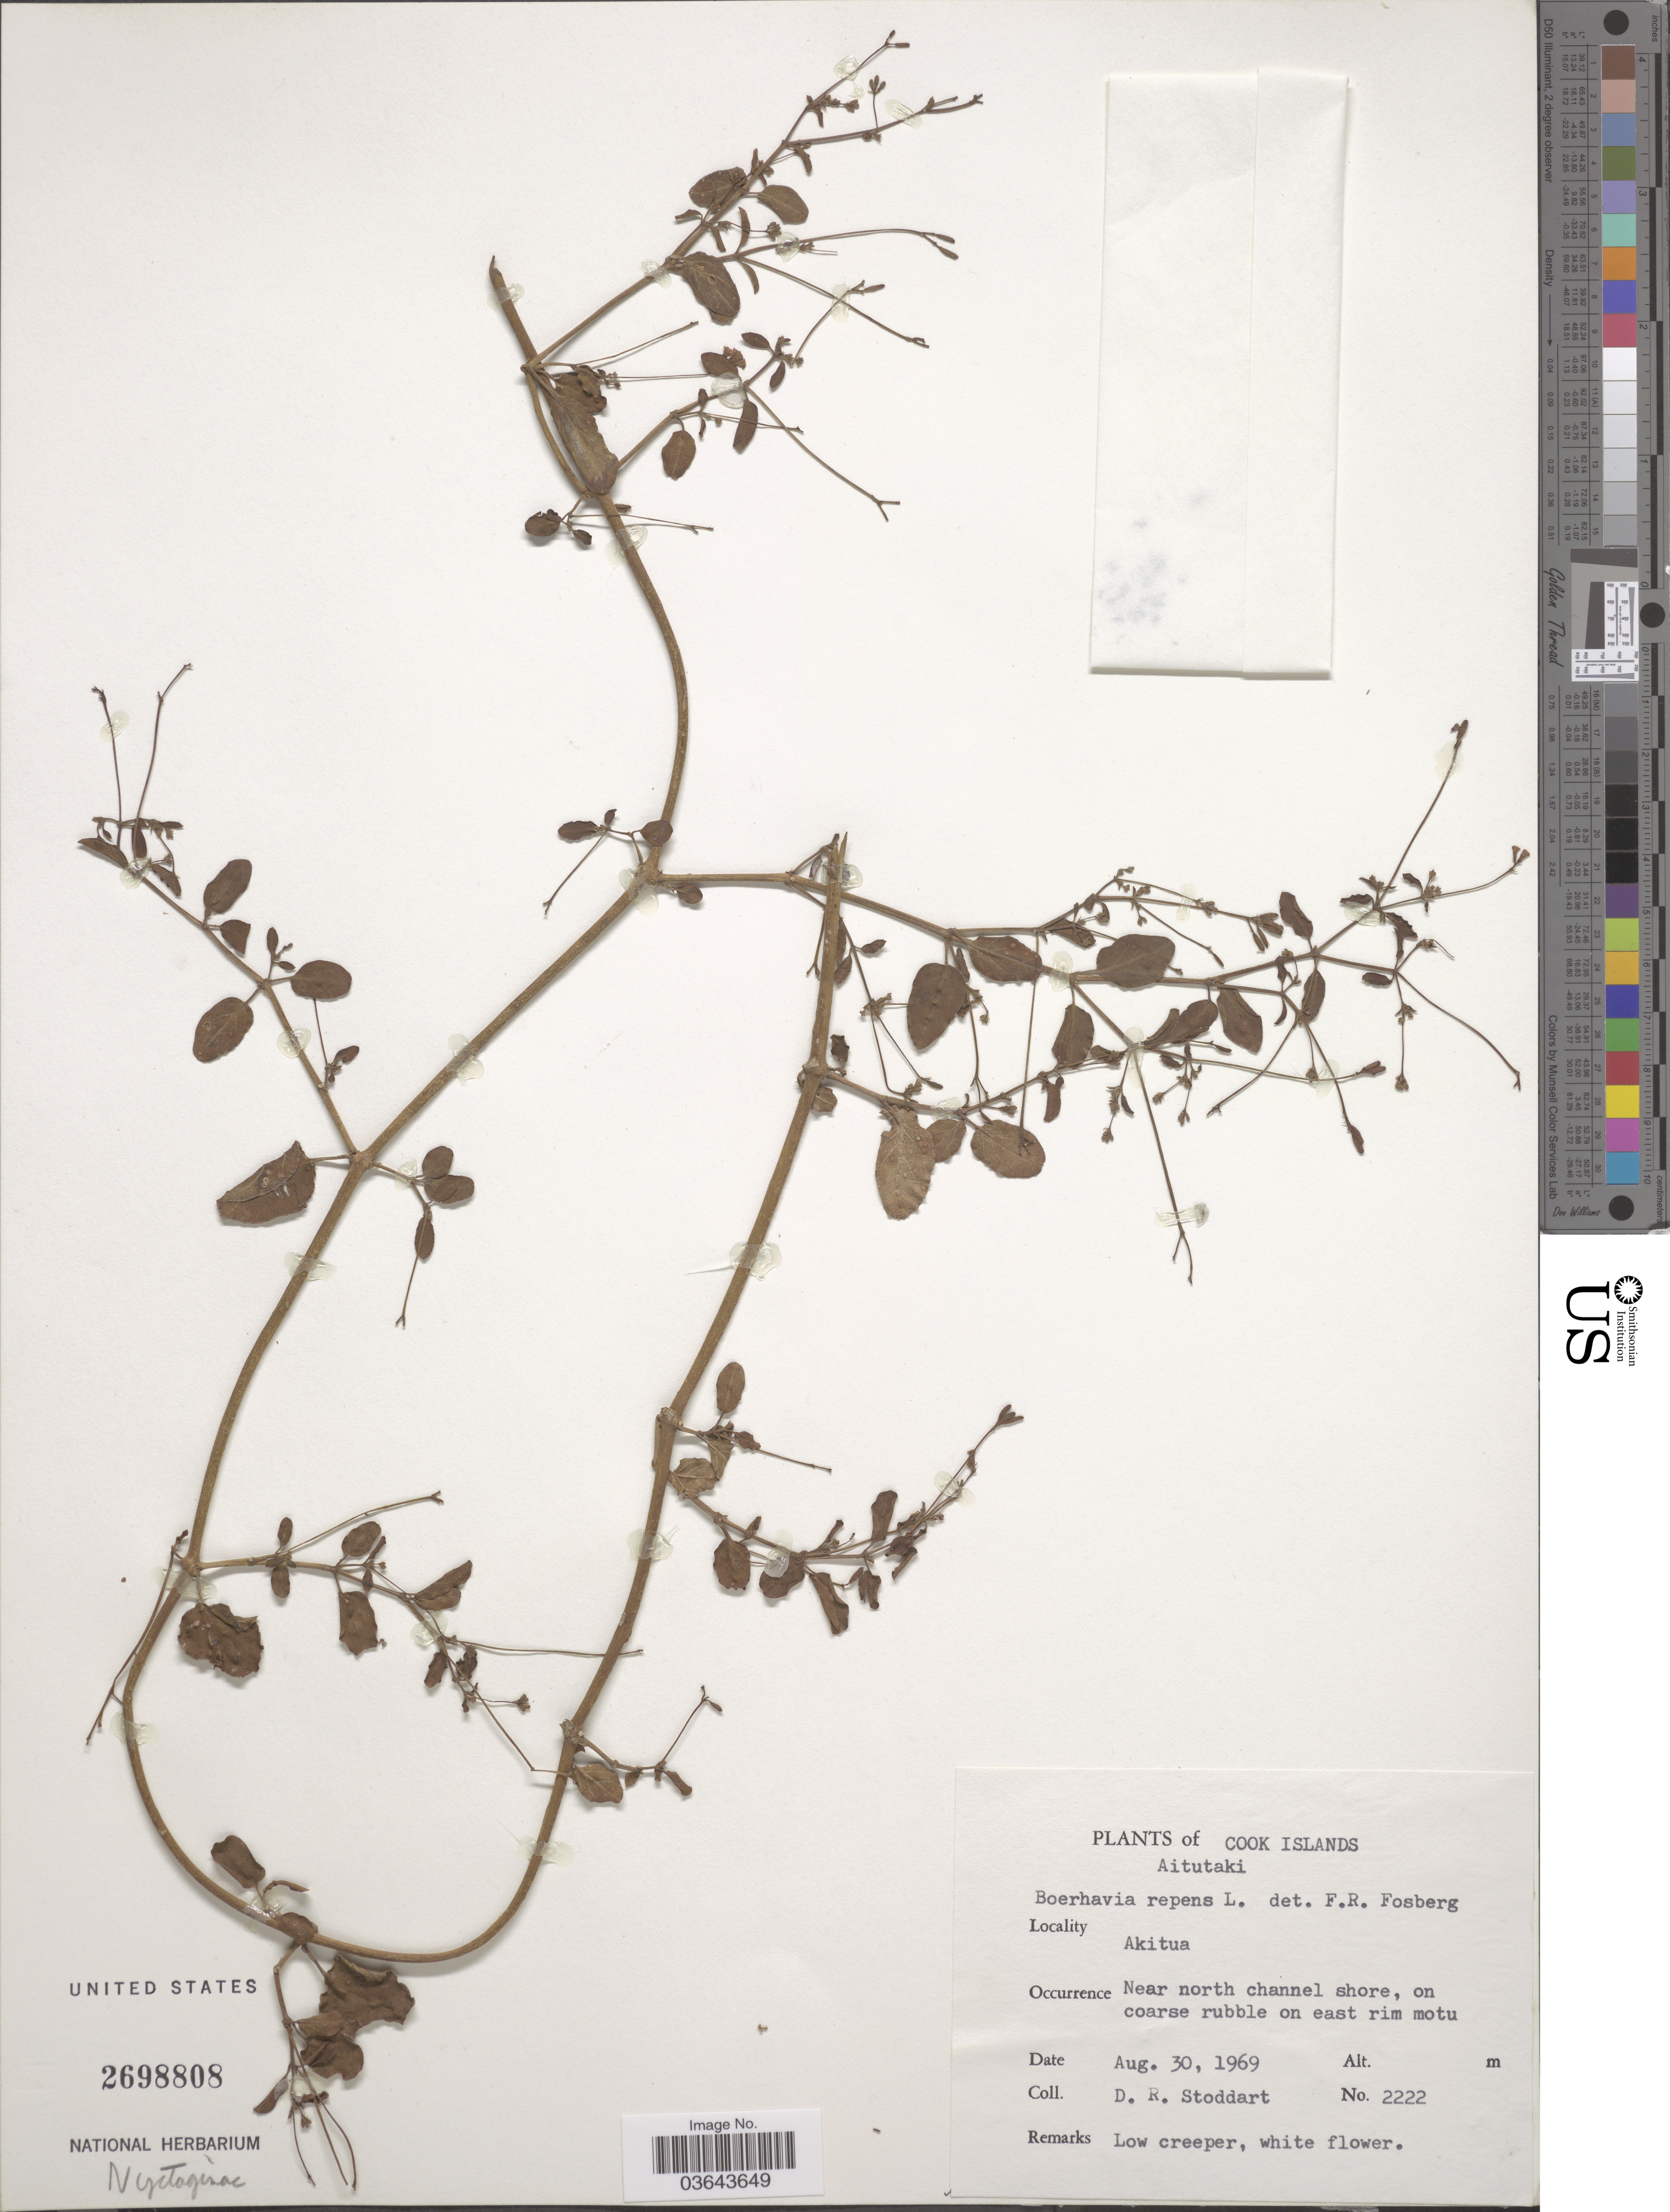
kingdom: Plantae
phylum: Tracheophyta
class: Magnoliopsida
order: Caryophyllales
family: Nyctaginaceae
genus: Boerhavia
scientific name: Boerhavia albiflora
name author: Fosberg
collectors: D. R. Stoddart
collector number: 2222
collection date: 1969-08-30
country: Cook Islands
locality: Aitutaki. Akitua. Near north channel shore, on coarse rubble on east rim motu.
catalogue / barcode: US 2698808